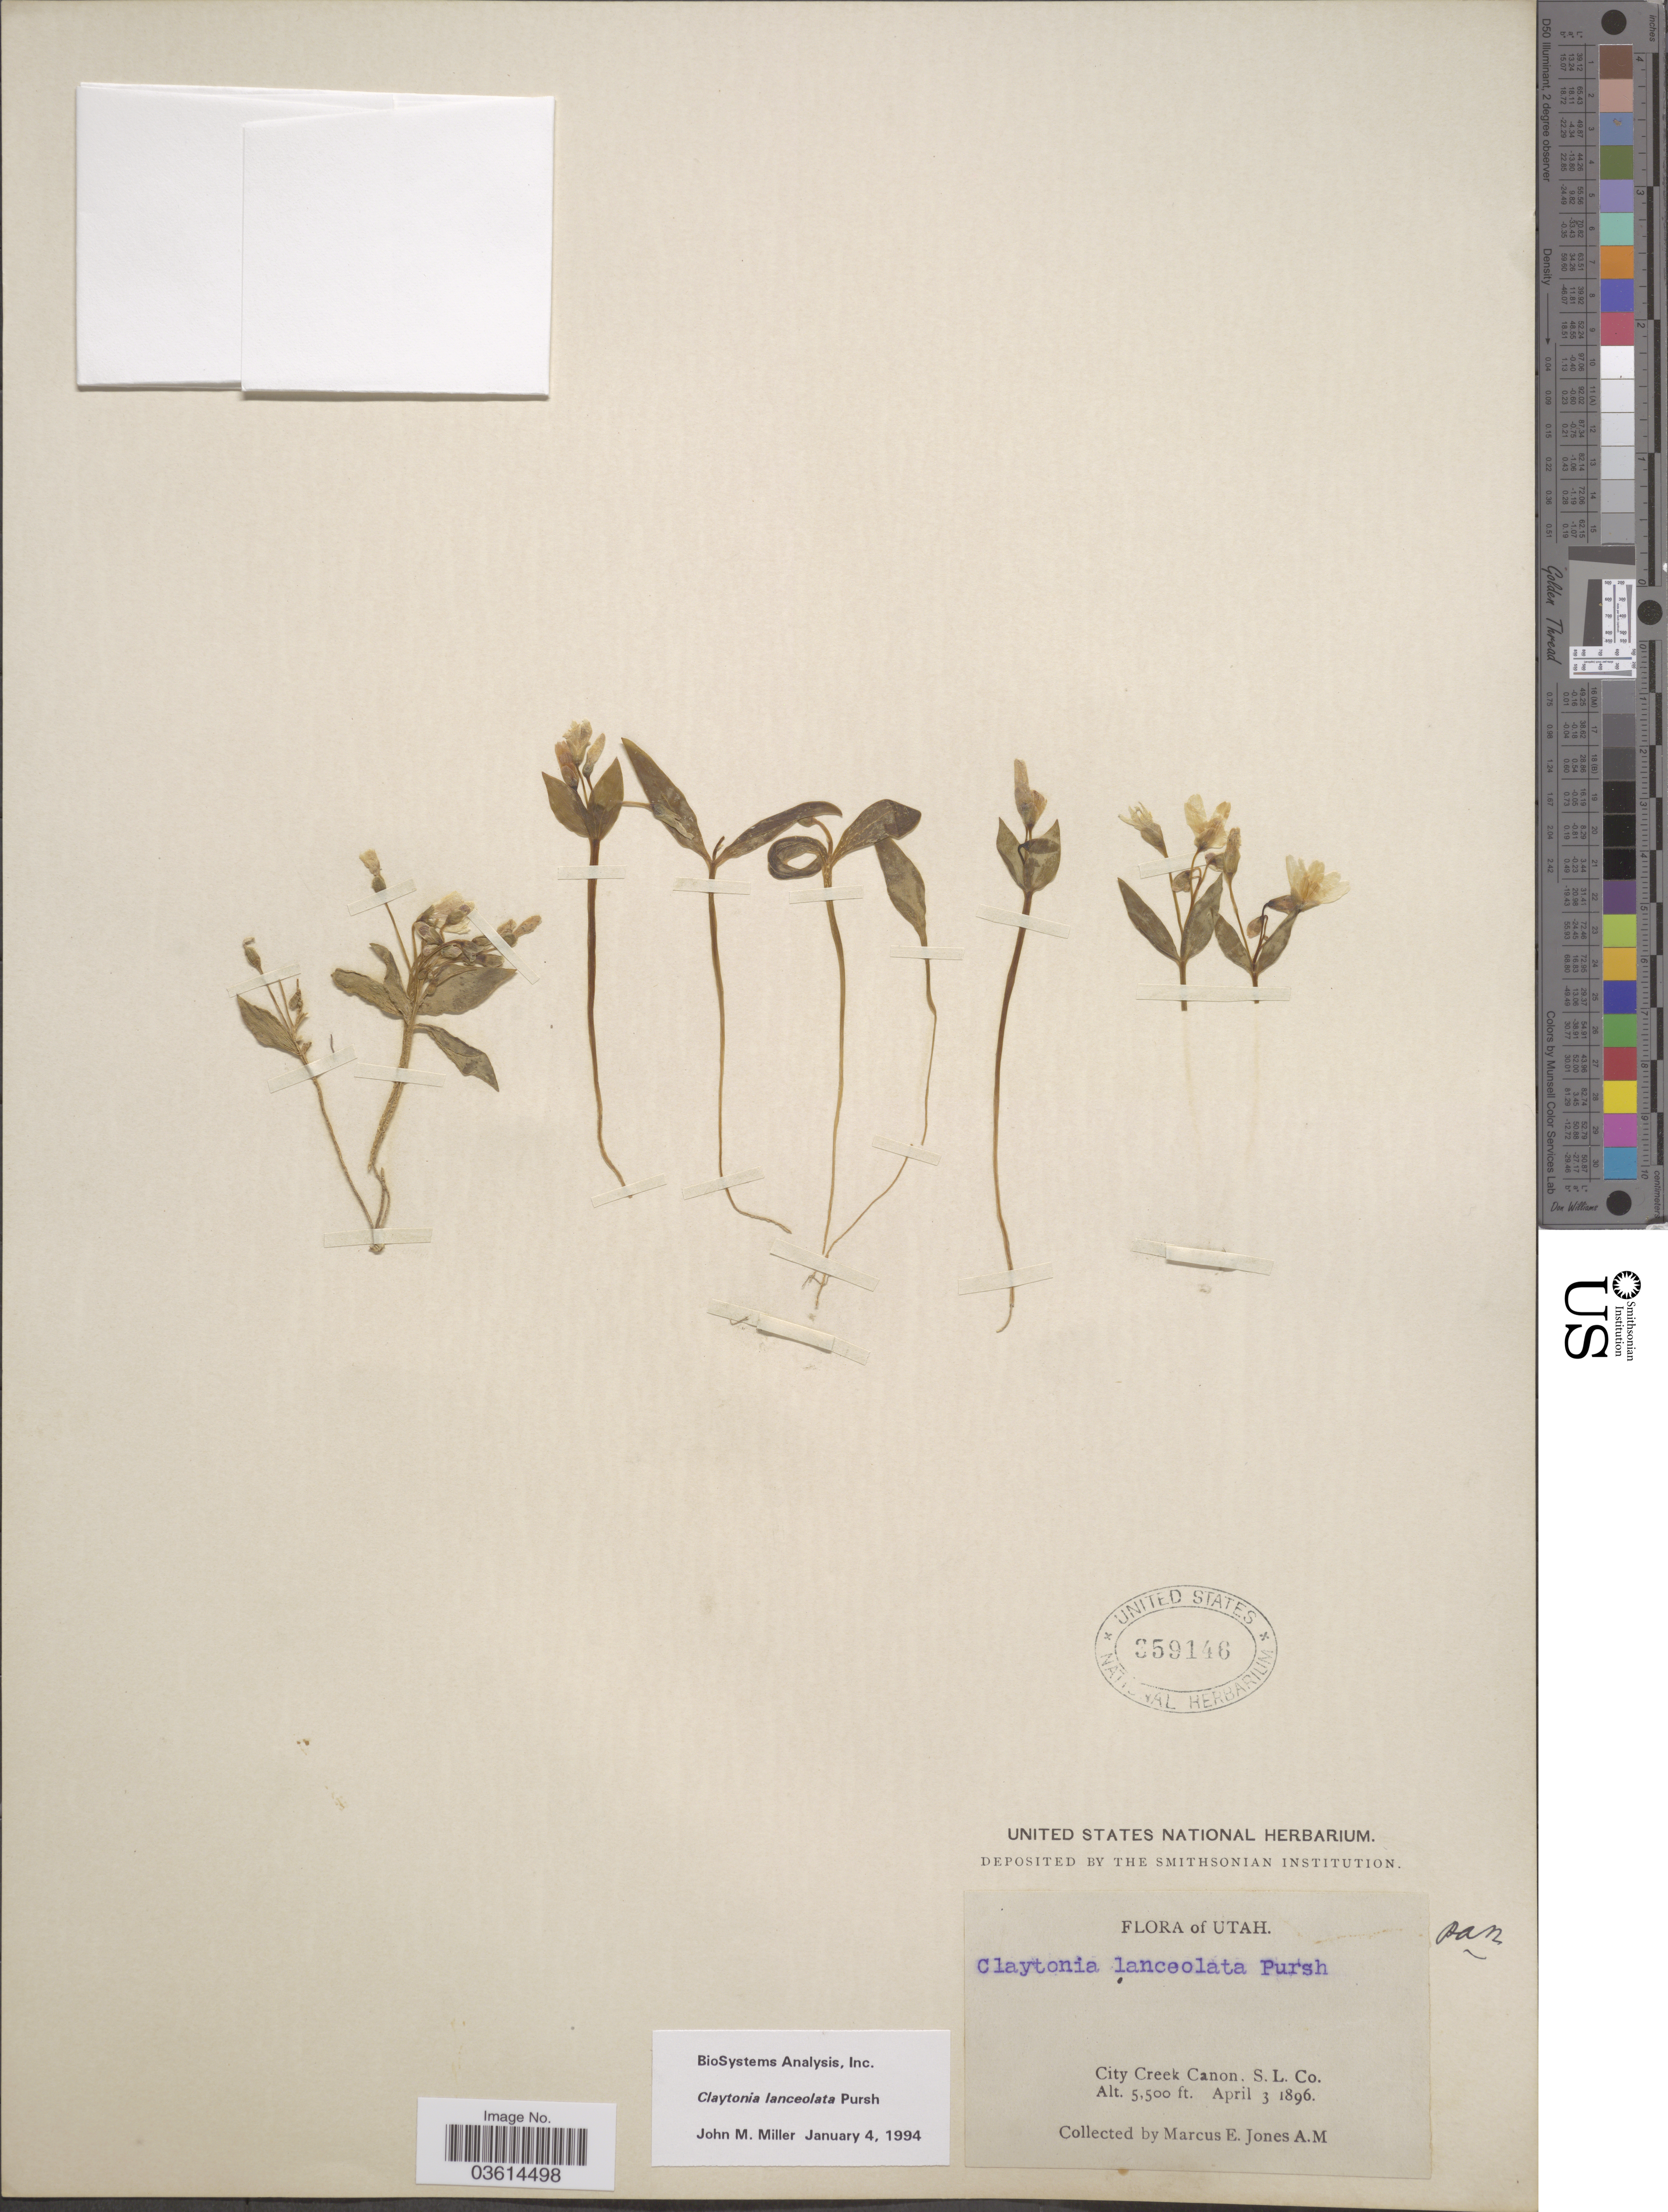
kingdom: Plantae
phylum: Tracheophyta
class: Magnoliopsida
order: Caryophyllales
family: Montiaceae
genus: Claytonia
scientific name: Claytonia lanceolata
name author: Pursh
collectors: M. E. Jones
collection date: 1896-04-03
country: United States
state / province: Utah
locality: City Creek Canon, S. L. Co.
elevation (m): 1676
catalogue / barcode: US 359146